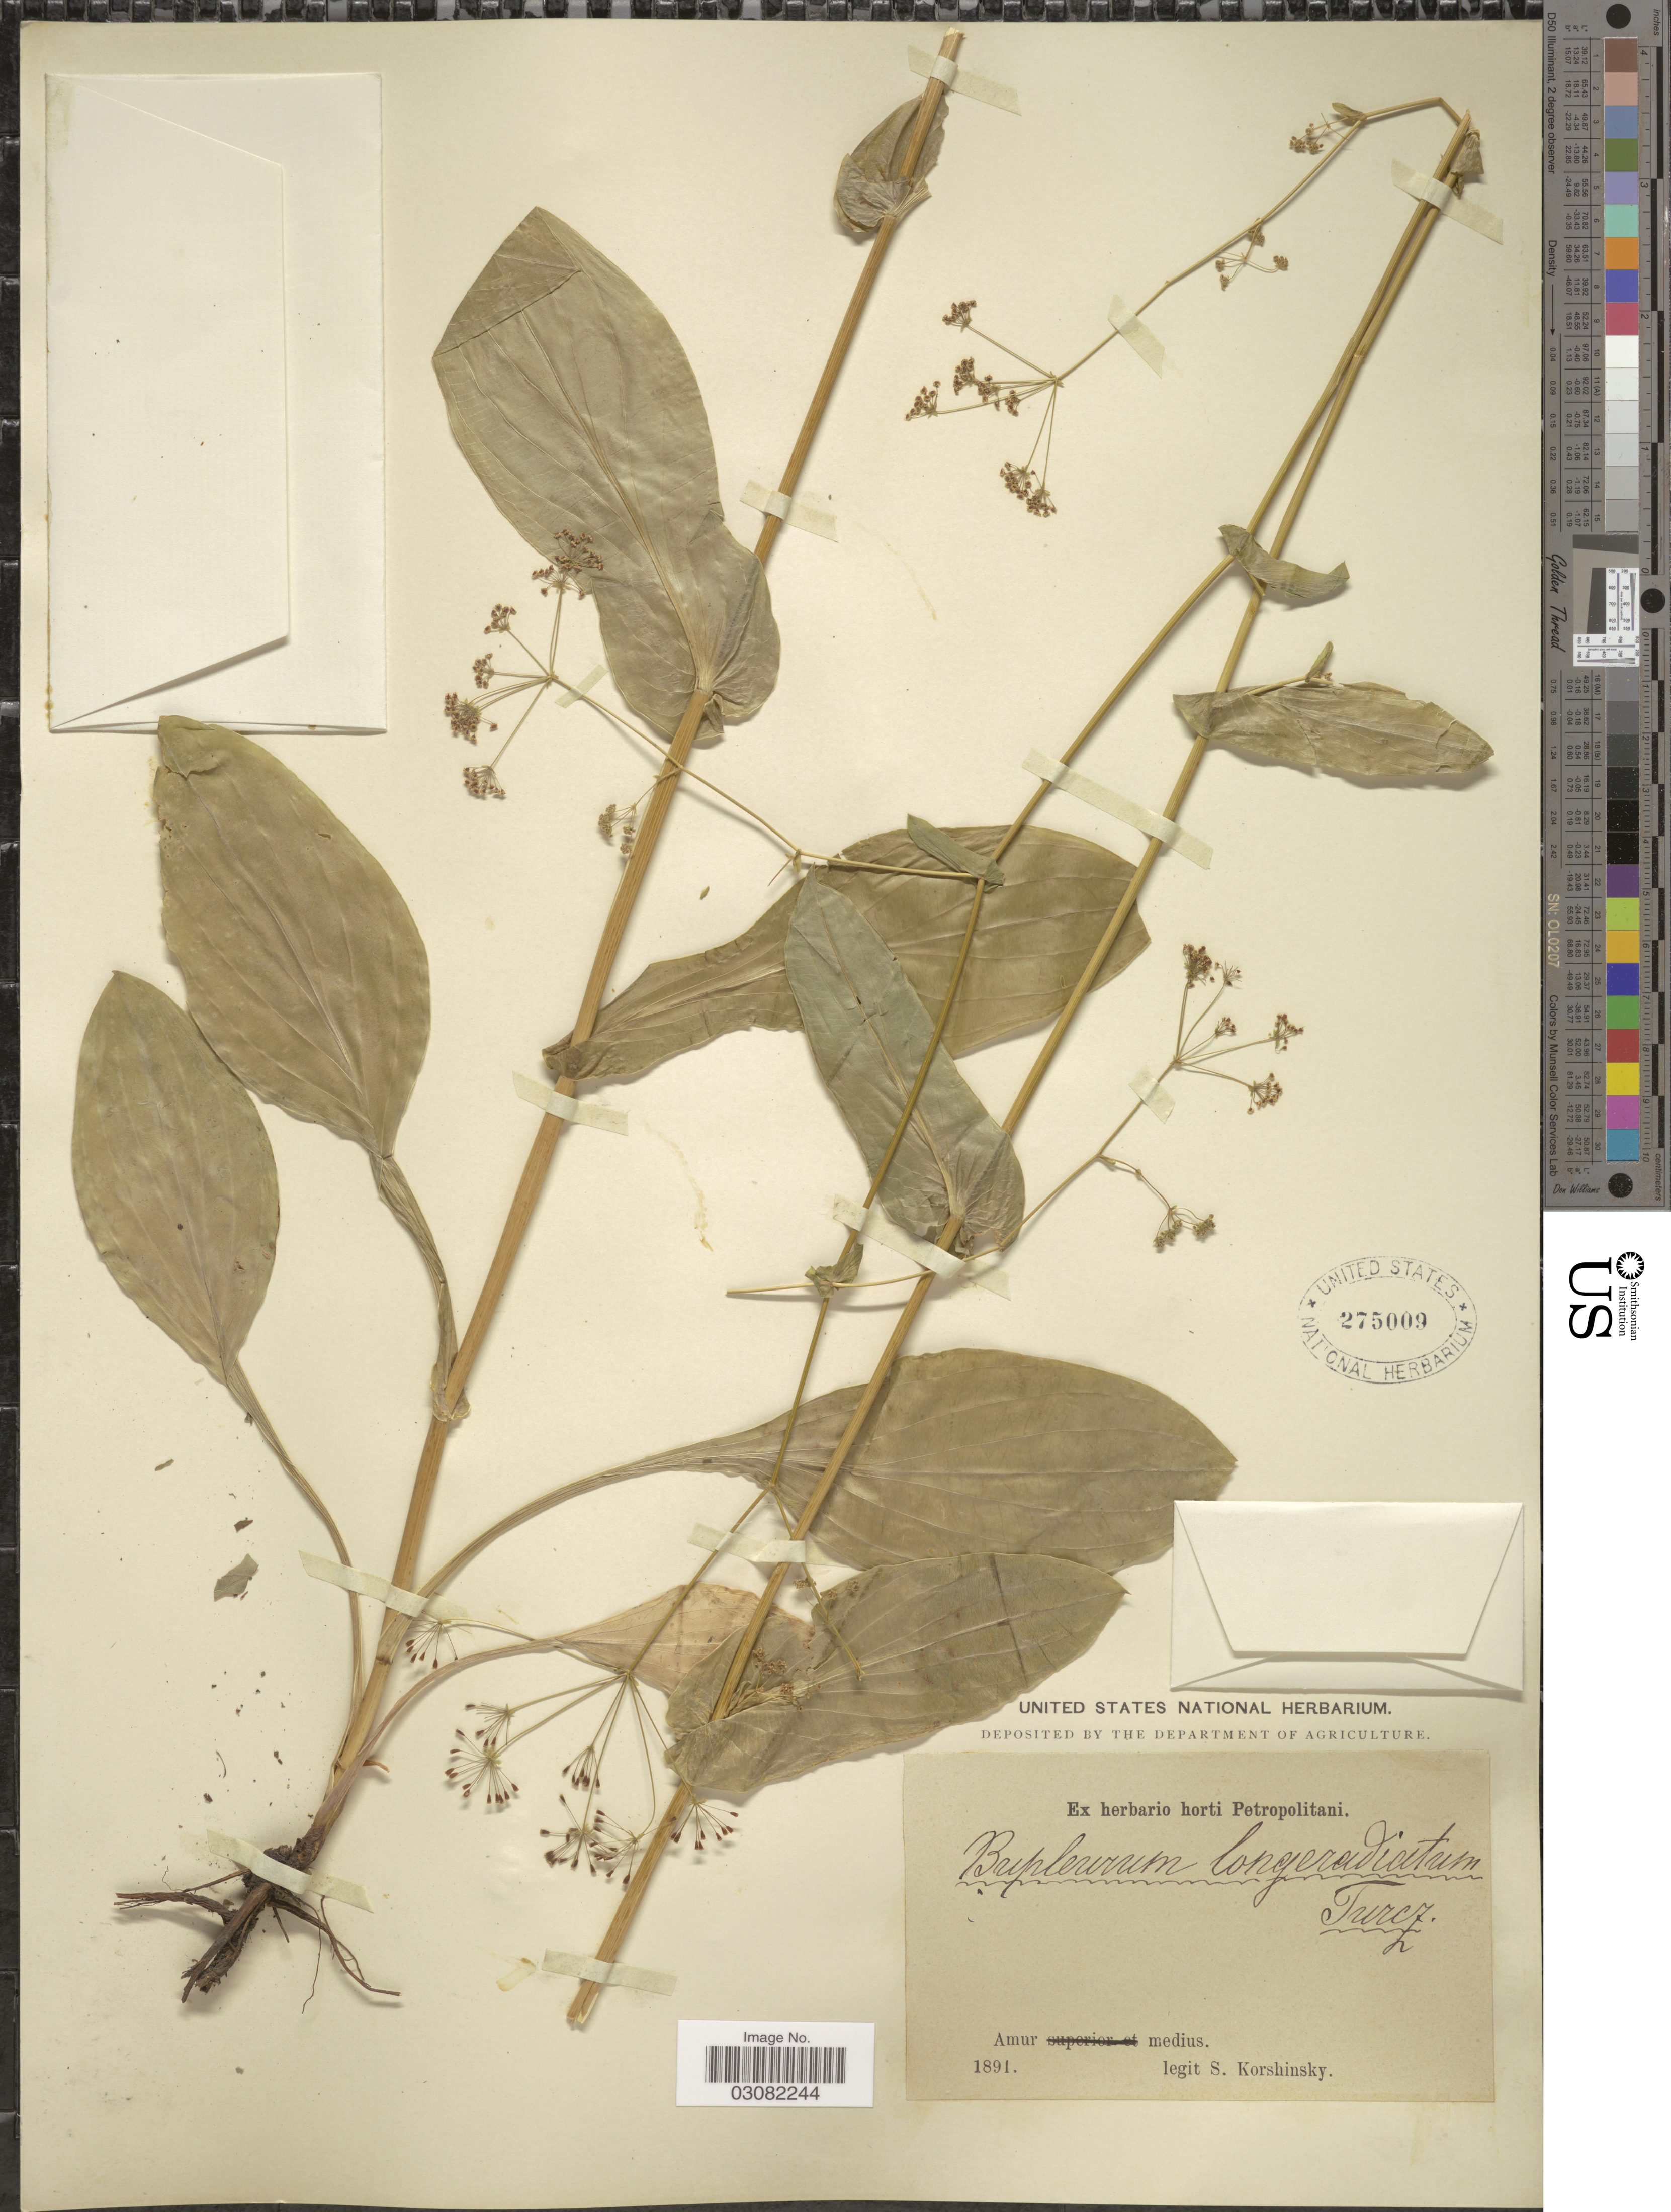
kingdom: Plantae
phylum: Tracheophyta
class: Magnoliopsida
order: Apiales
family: Apiaceae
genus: Bupleurum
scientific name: Bupleurum longiradiatum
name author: Turcz.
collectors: S. I. Korshinsky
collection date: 1891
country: Russian Federation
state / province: Amur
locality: Amur medius.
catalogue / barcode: US 275009